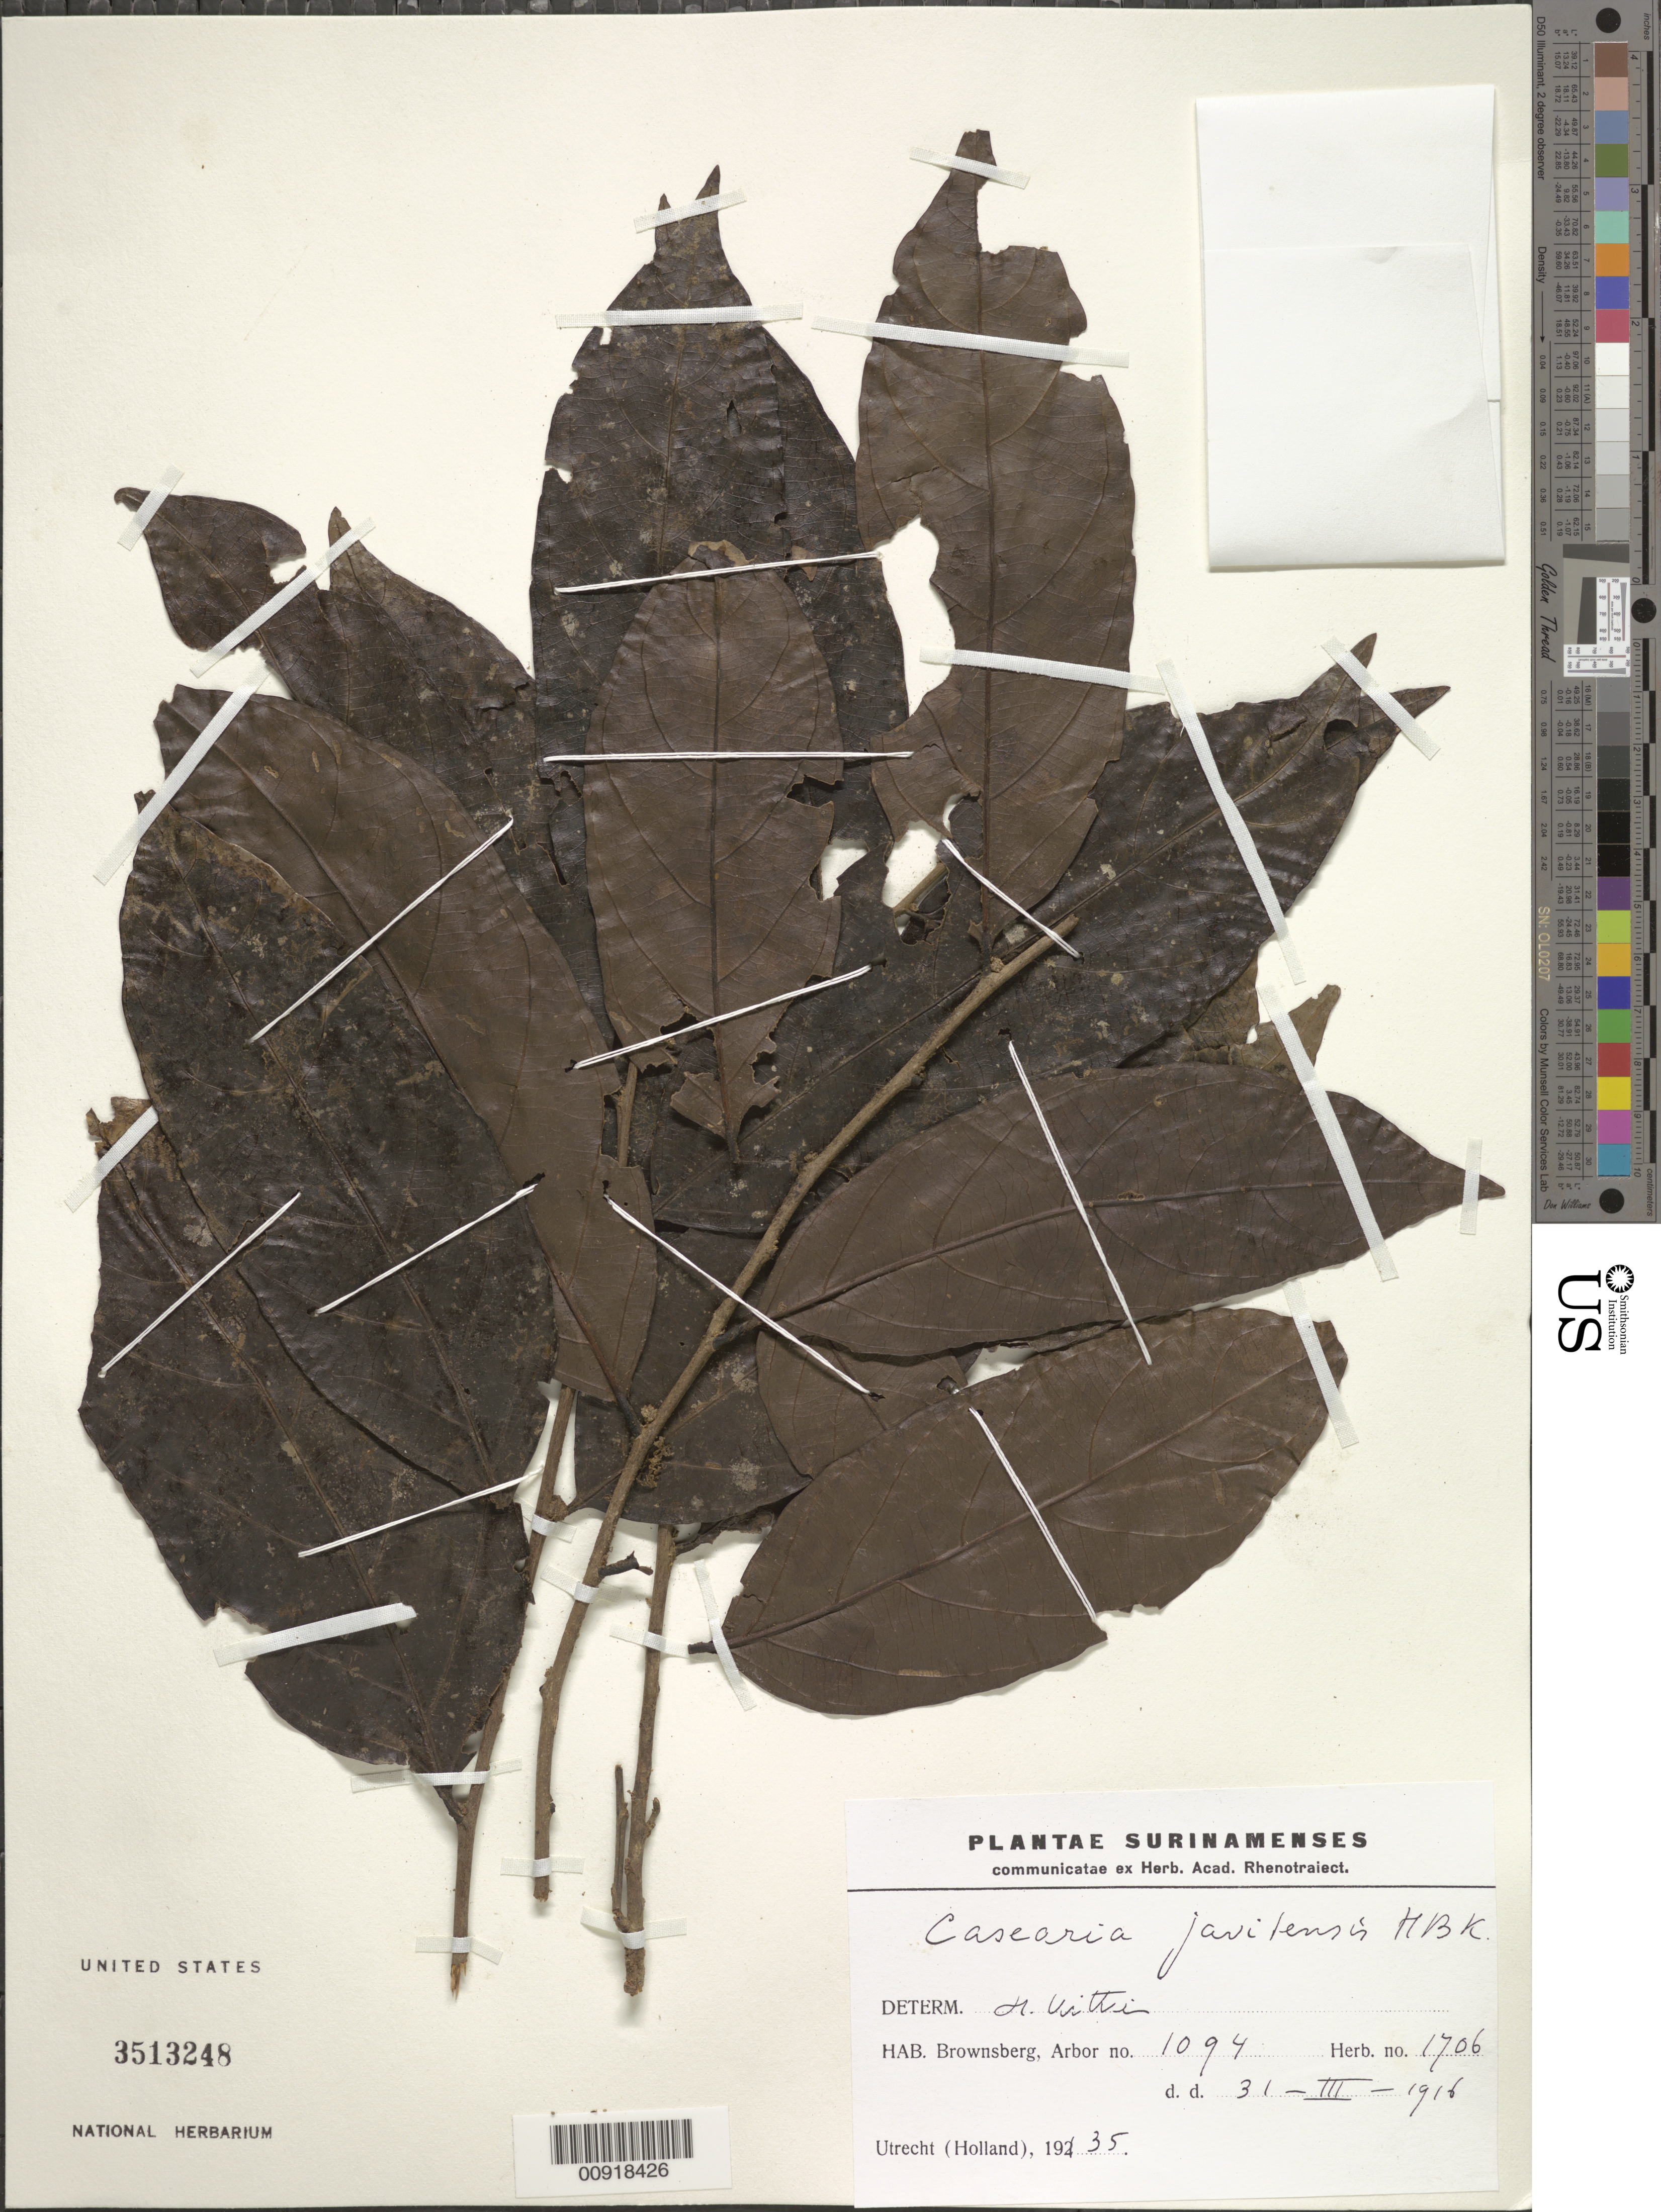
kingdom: Plantae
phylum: Tracheophyta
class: Magnoliopsida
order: Malpighiales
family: Salicaceae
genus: Piparea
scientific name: Piparea multiflora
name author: C.F. Gaertn.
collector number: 1706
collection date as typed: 31-Mar-16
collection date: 1916-03-31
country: Suriname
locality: Brownsberg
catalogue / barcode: US 3513248